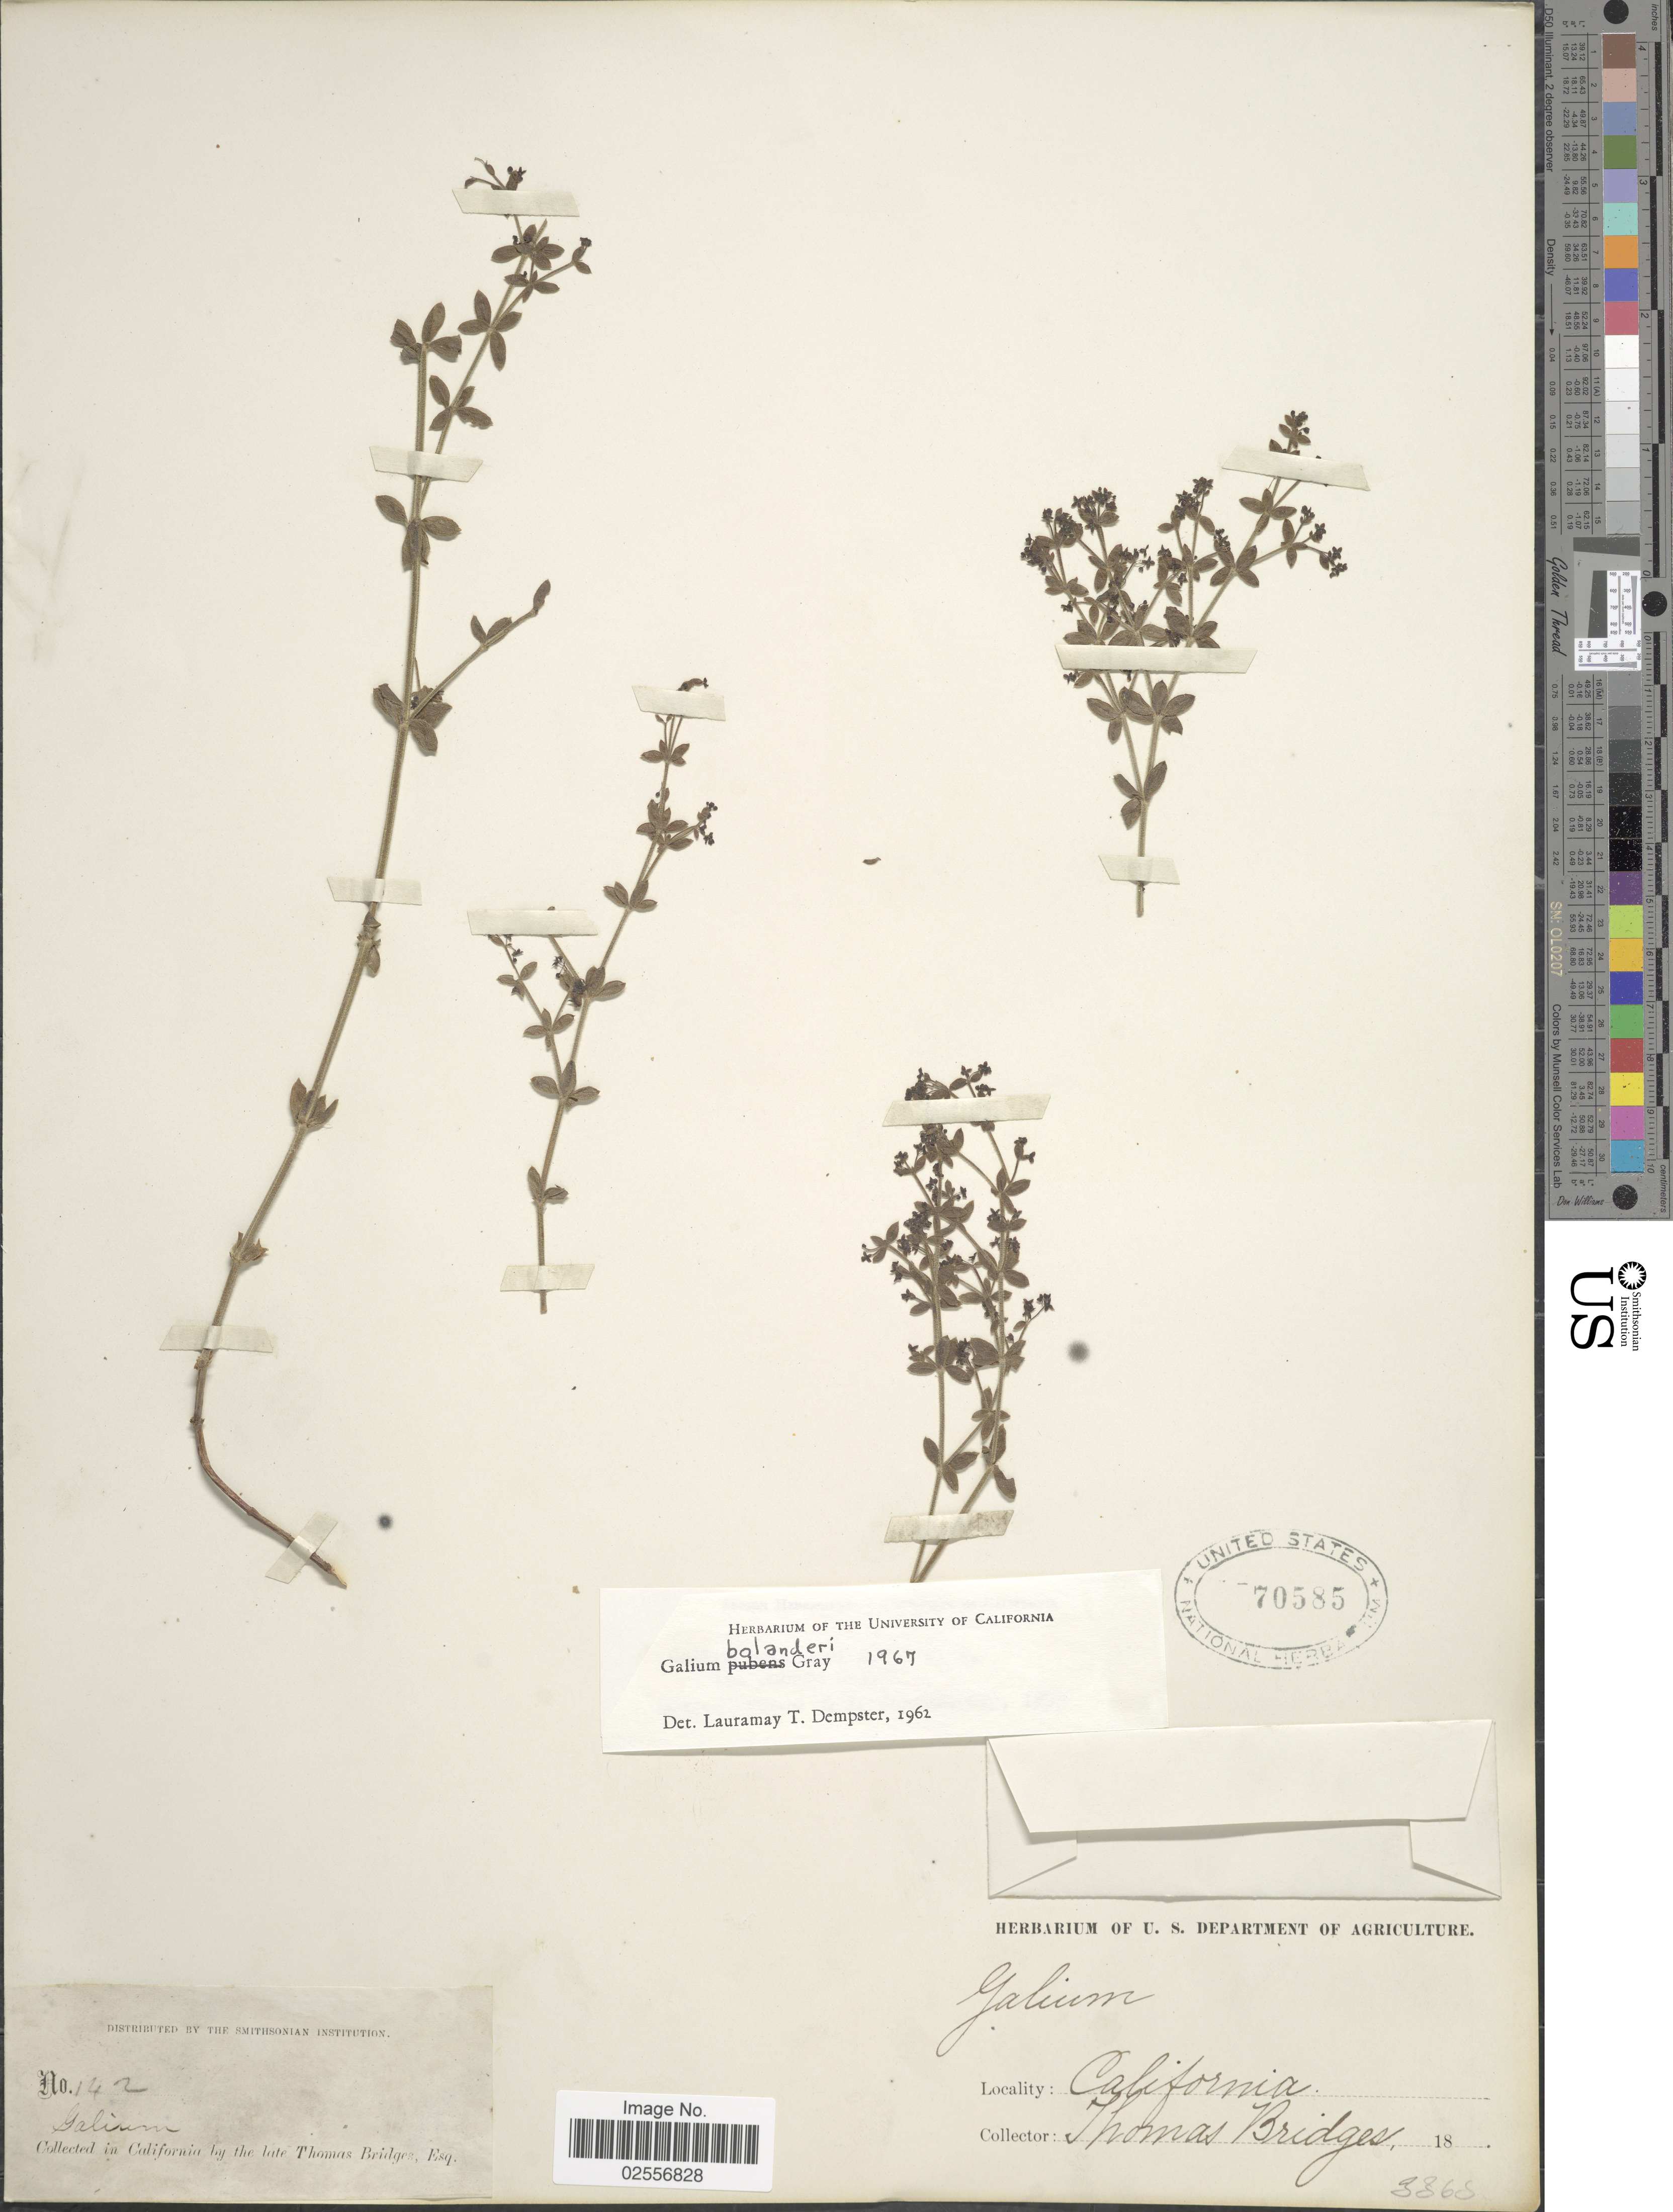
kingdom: Plantae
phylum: Tracheophyta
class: Magnoliopsida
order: Gentianales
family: Rubiaceae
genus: Galium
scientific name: Galium bolanderi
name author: A. Gray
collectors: T. Bridges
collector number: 142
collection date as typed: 18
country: United States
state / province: California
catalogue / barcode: US 70585